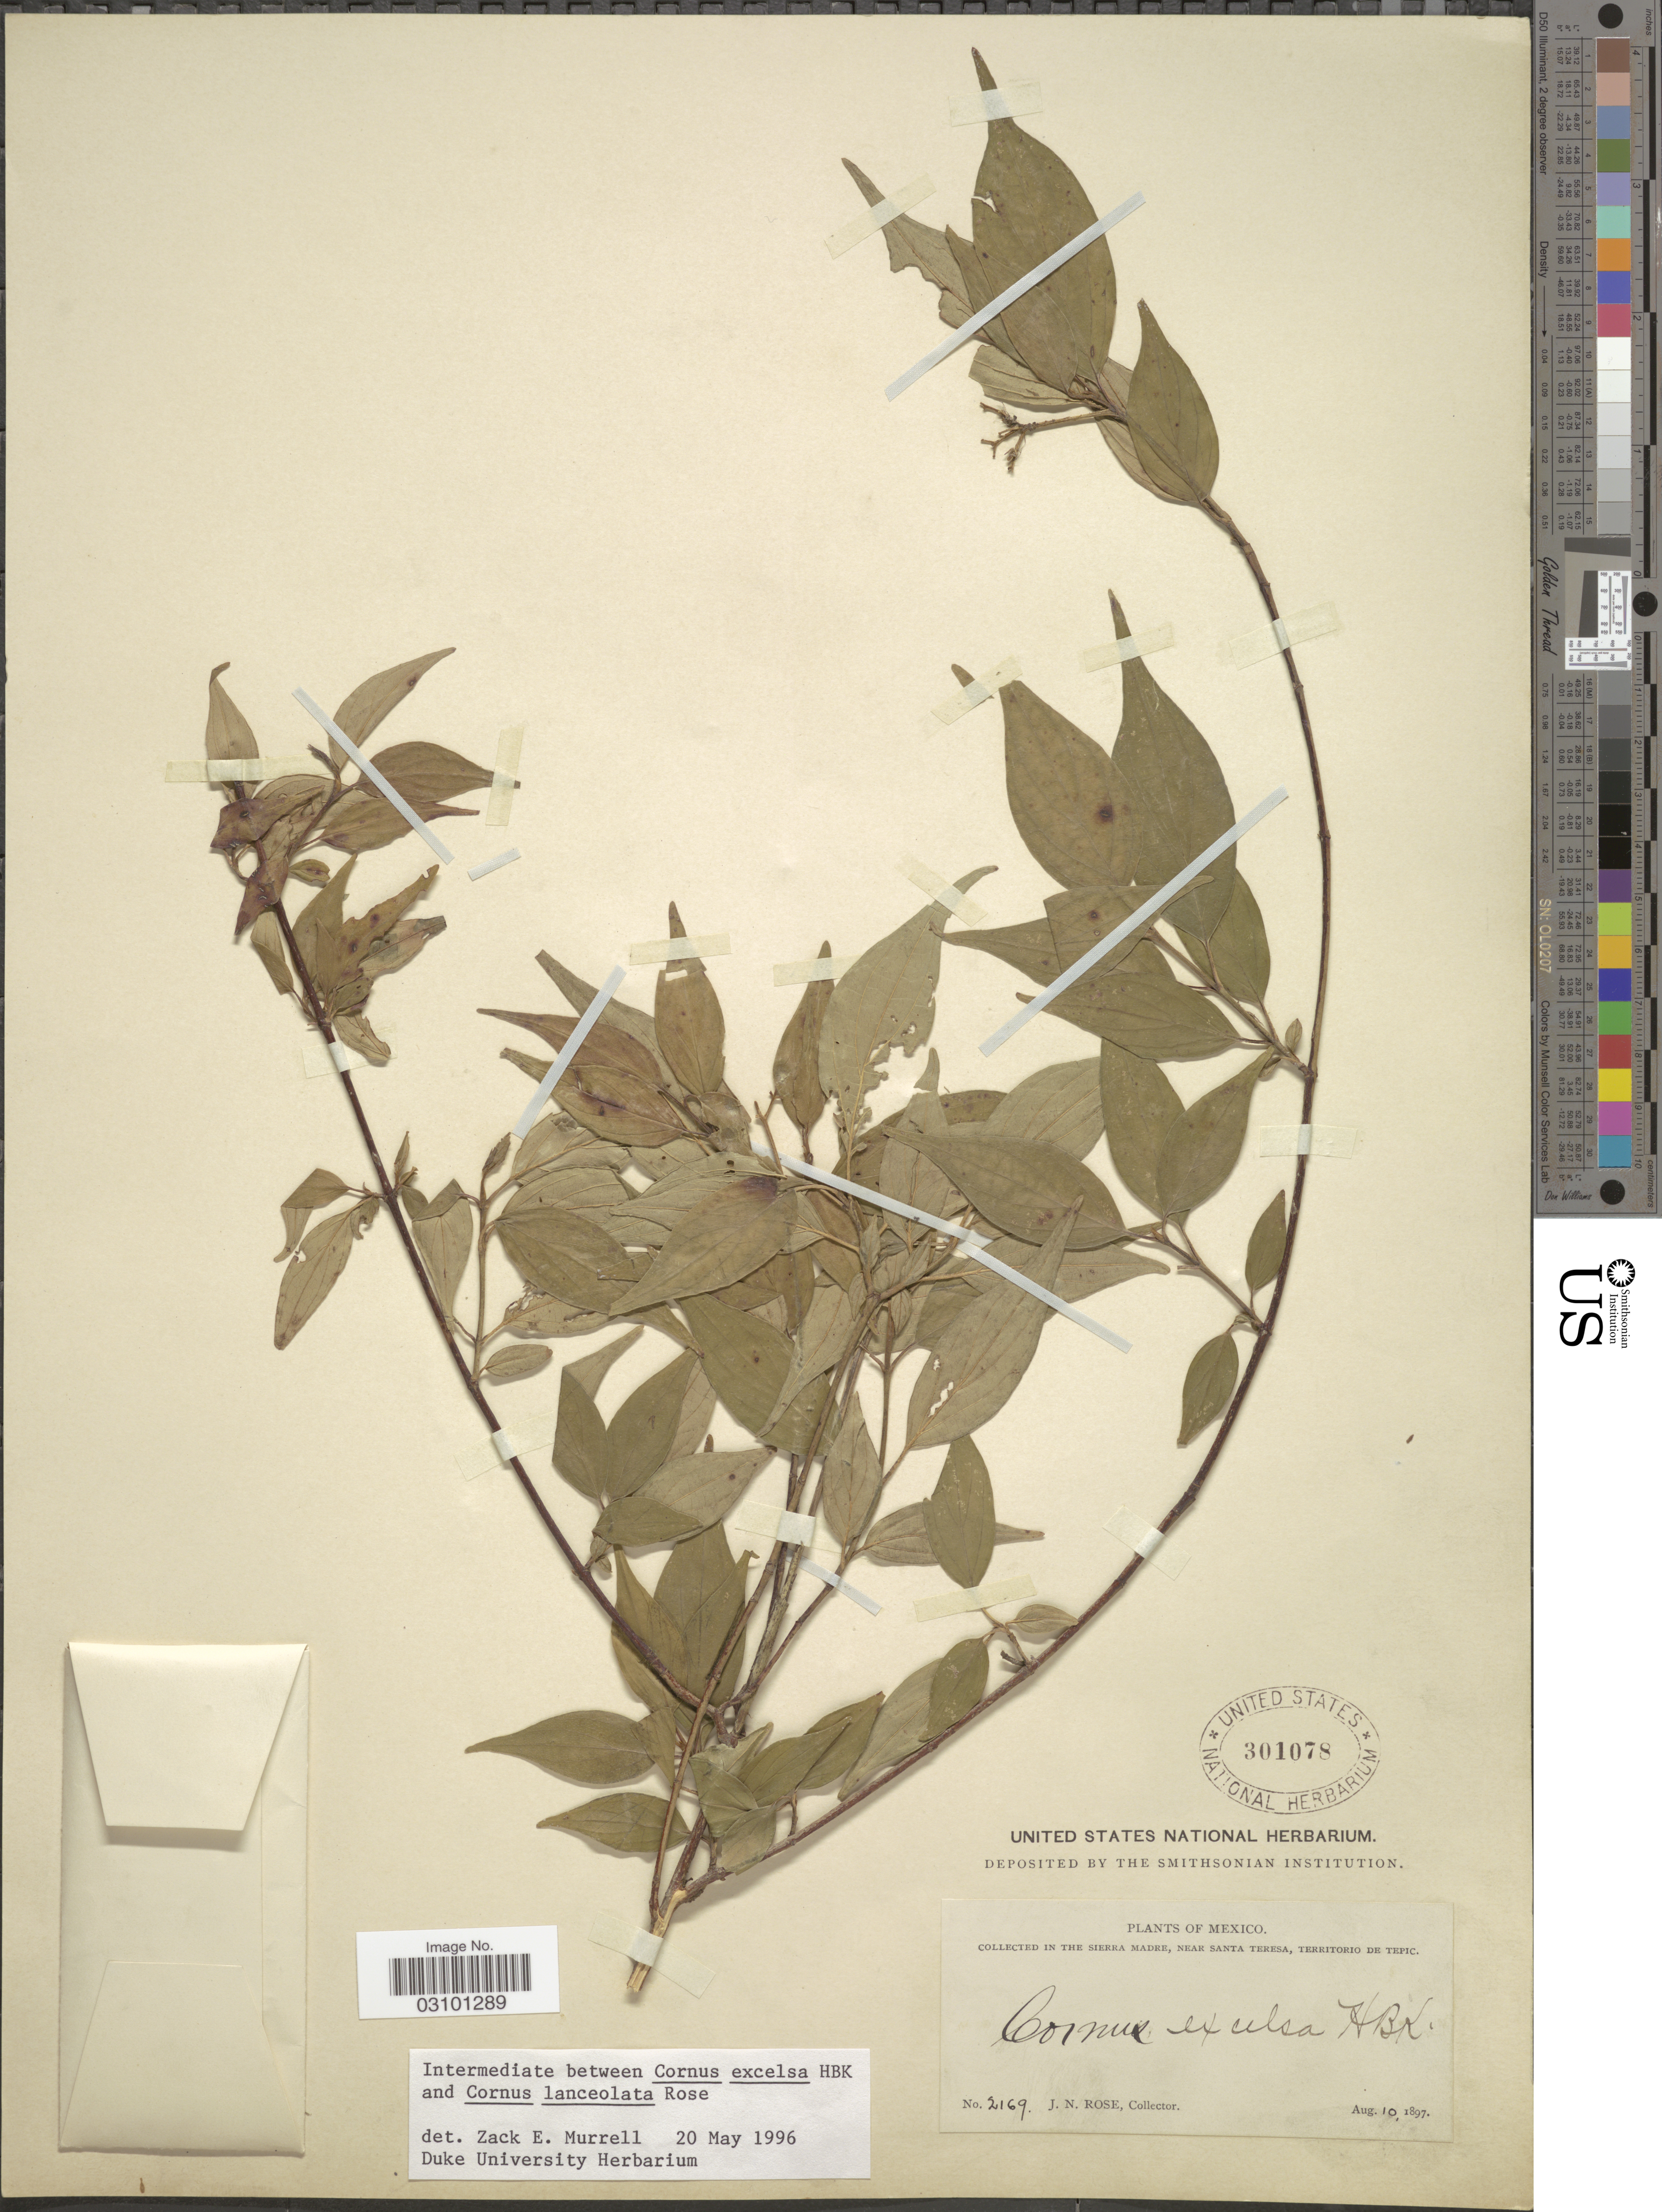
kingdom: Plantae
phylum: Tracheophyta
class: Magnoliopsida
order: Cornales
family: Cornaceae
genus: Cornus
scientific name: Cornus sp.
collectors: J. N. Rose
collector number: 2169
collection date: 1897-08-10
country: Mexico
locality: Collected in the Sierra Madre, near Santa Teresa, Territorio de Tepic.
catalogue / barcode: US 301078